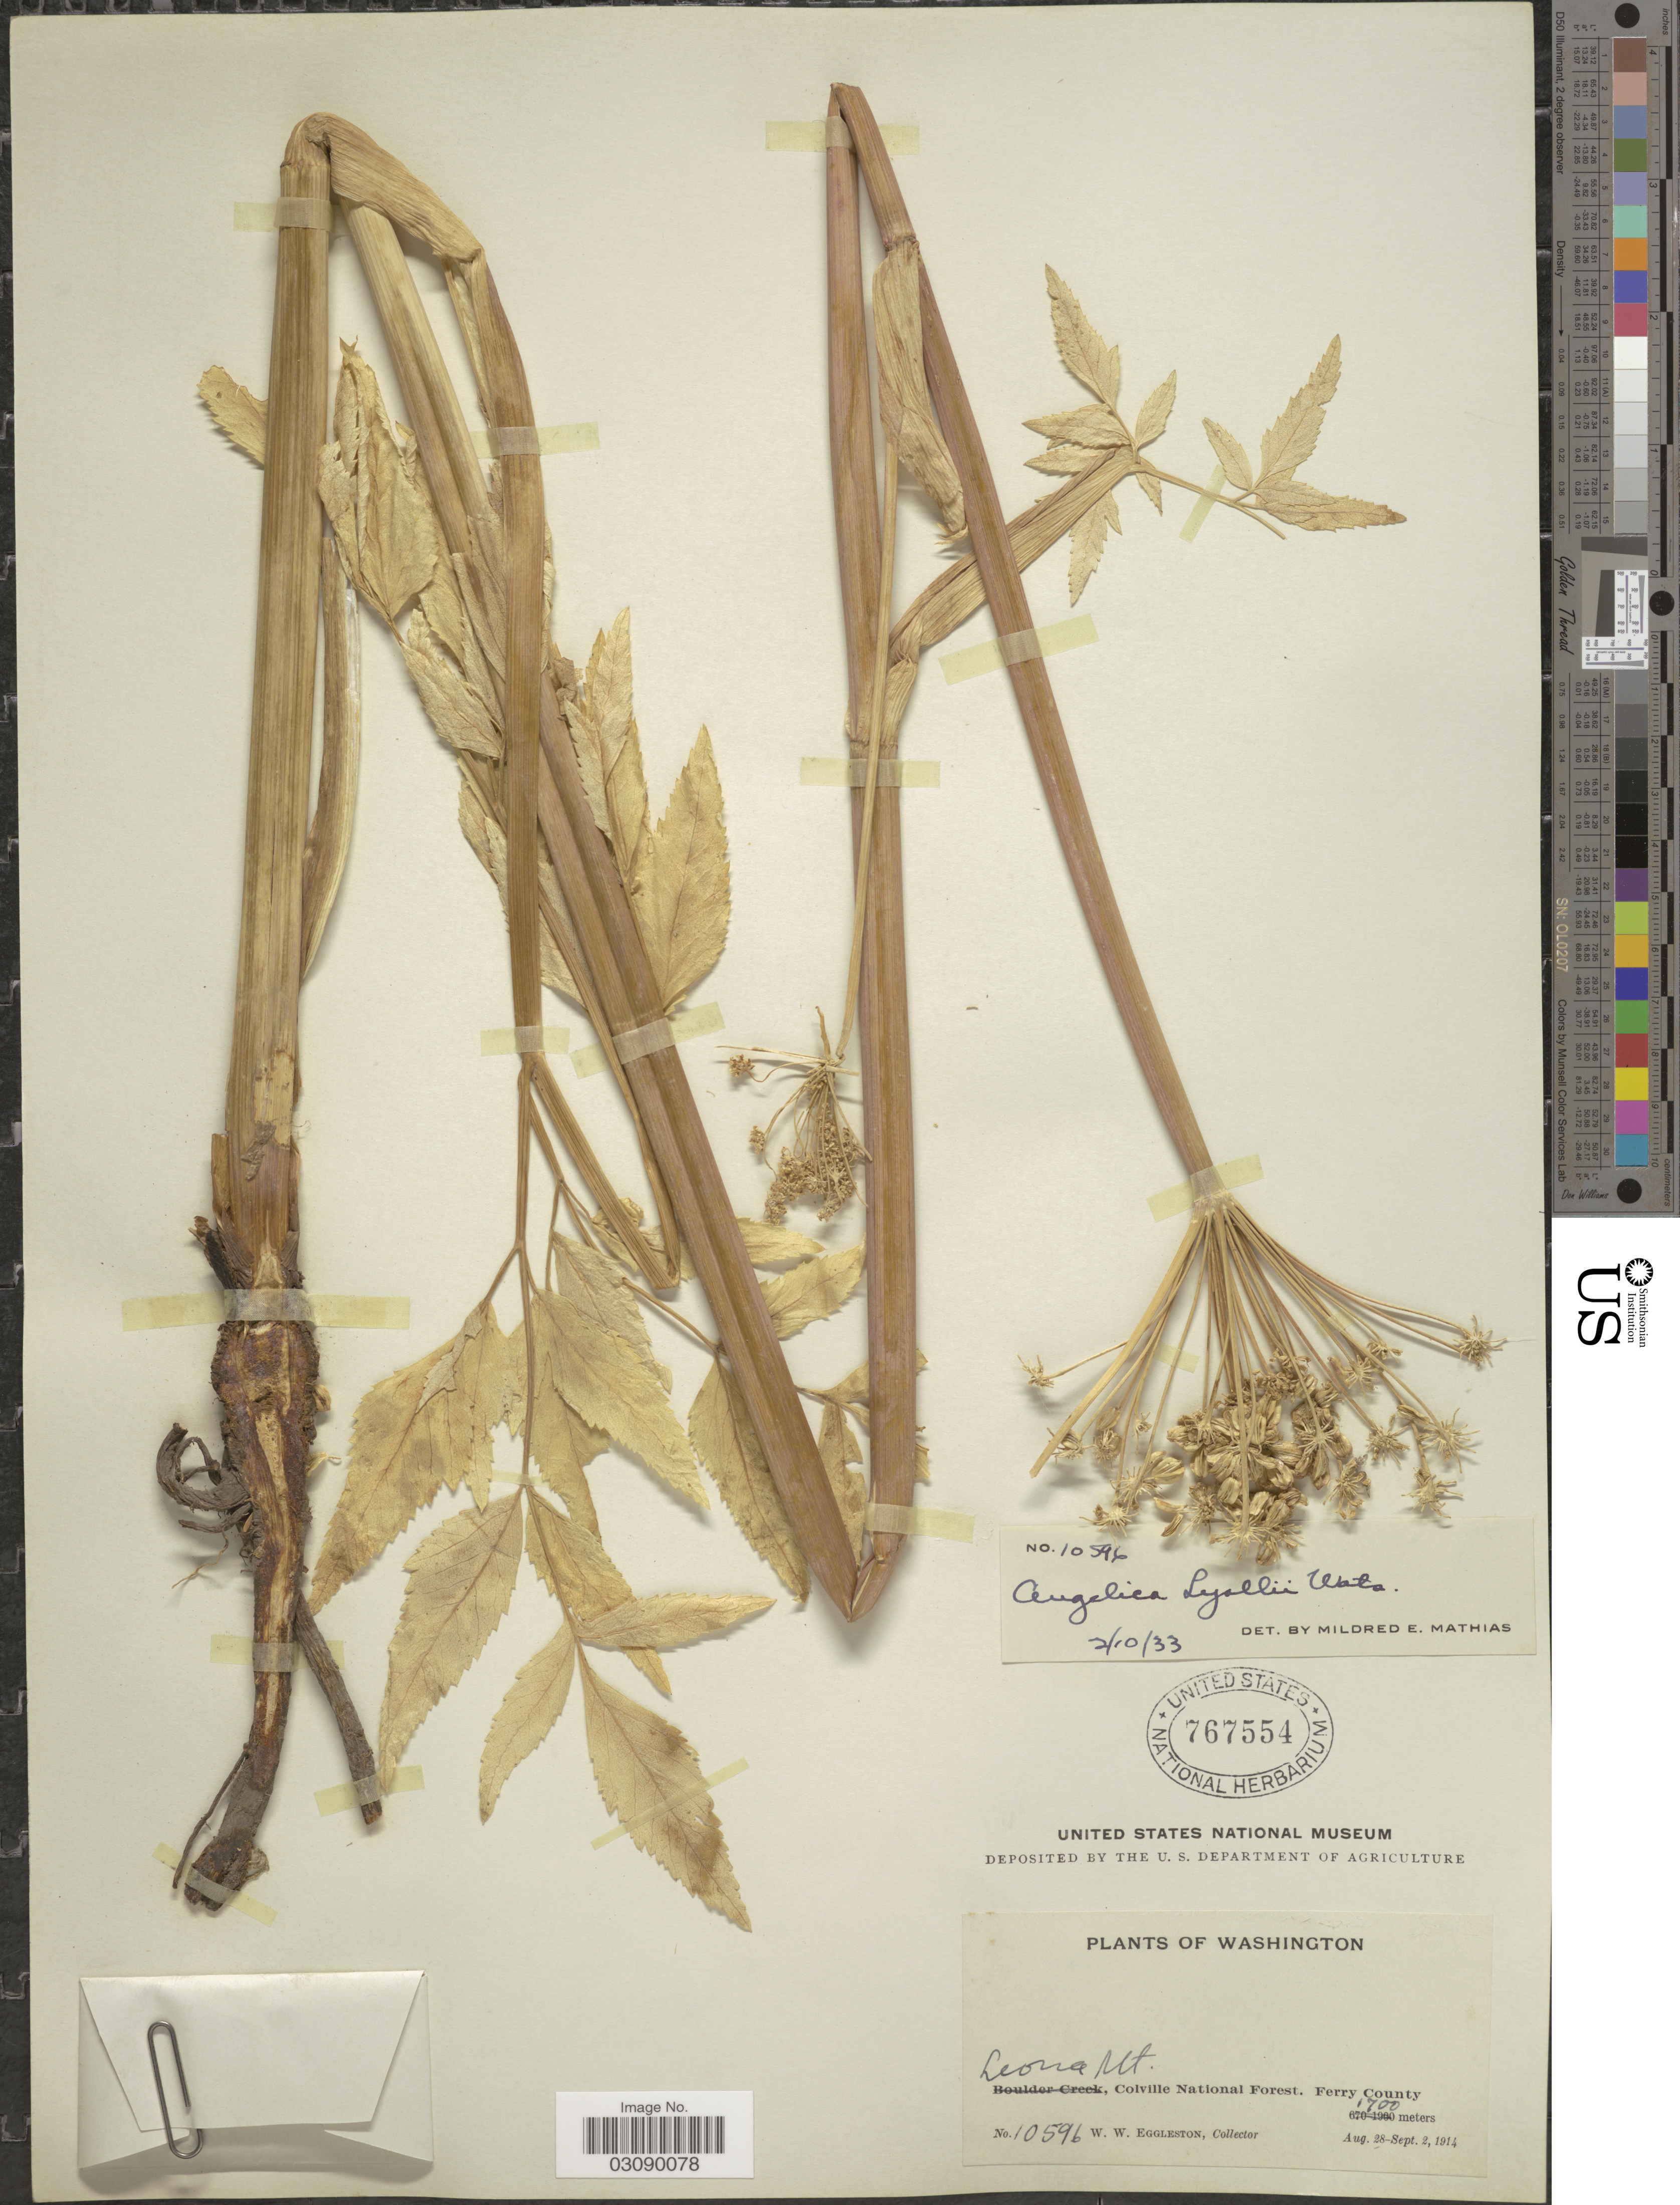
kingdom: Plantae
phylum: Tracheophyta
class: Magnoliopsida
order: Apiales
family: Apiaceae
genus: Angelica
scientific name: Angelica arguta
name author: Nutt.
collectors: W. W. Eggleston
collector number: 10596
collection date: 1914-08-28/1914-09-02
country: United States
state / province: Washington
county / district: Ferry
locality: Leona Mt., Colville National Forest, Ferry County.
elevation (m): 1700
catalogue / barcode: US 767554